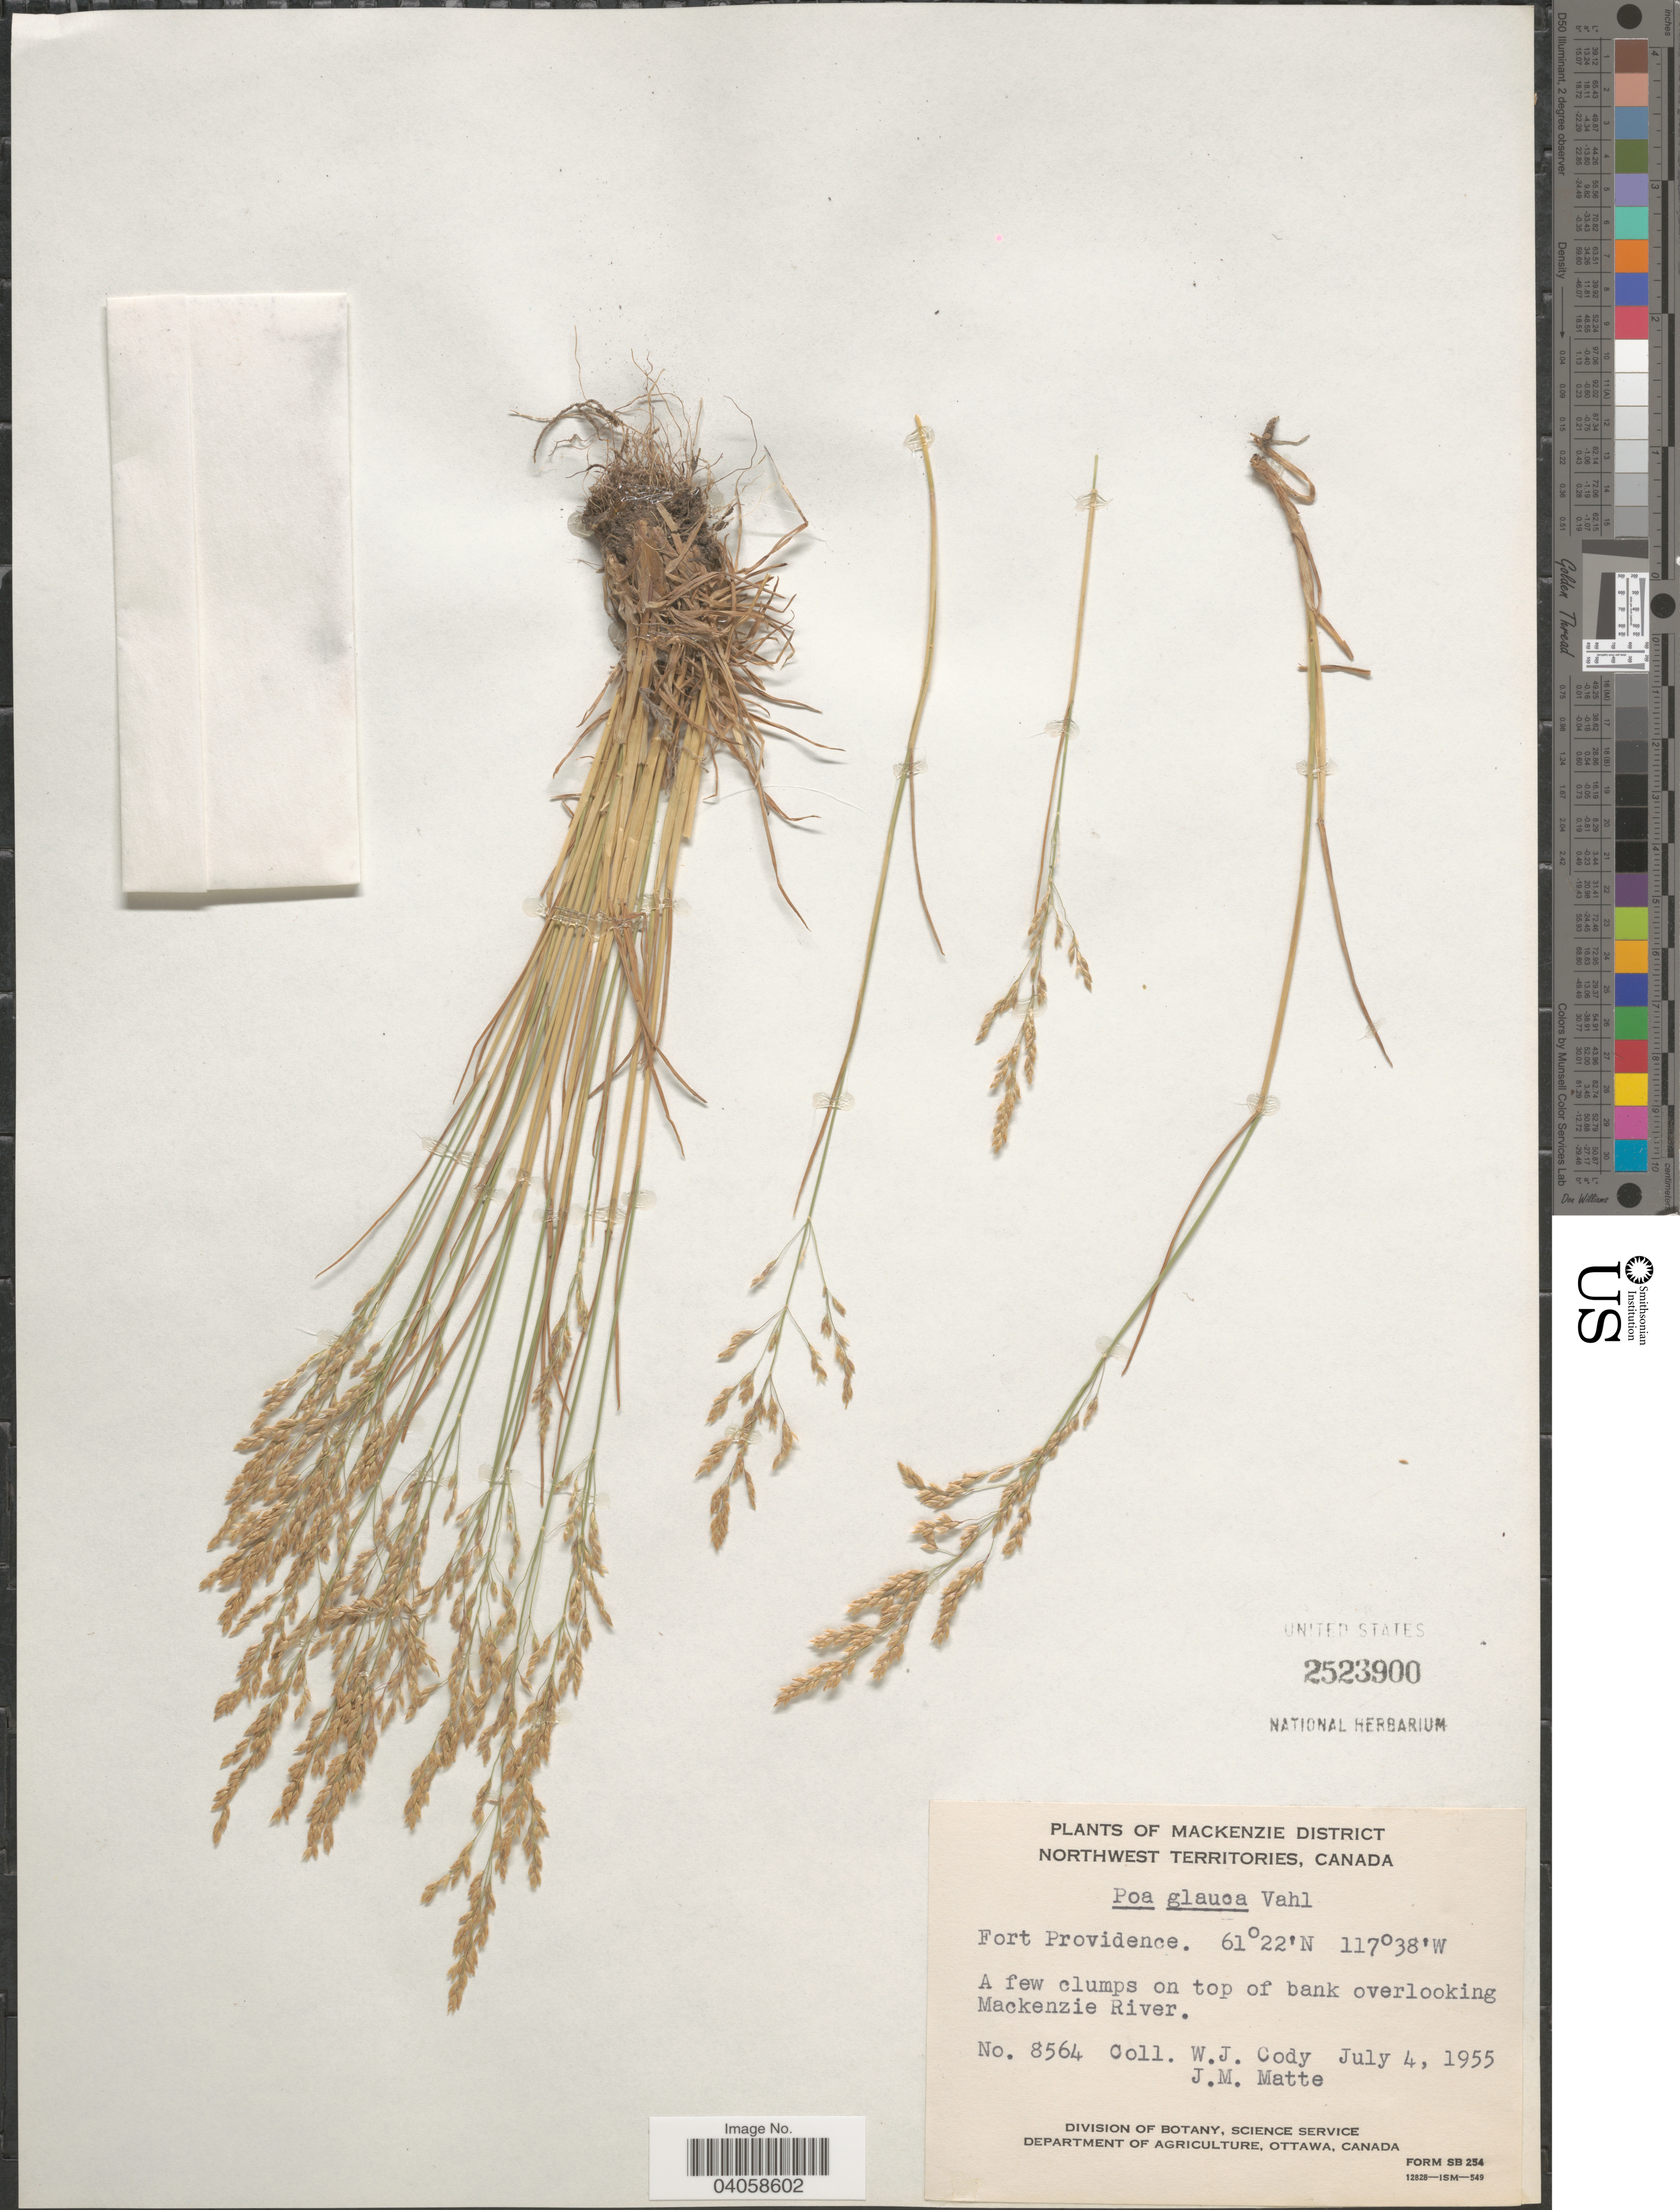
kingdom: Plantae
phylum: Tracheophyta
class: Liliopsida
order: Poales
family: Poaceae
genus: Poa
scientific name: Poa glauca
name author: Vahl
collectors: W. Cody & J. Matte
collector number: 8564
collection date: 1955-07-04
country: Canada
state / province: Northwest Territories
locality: Mackenzie District. Fort Providence. On top of bank overlooking Mackenzie River.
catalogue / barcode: US 2523900